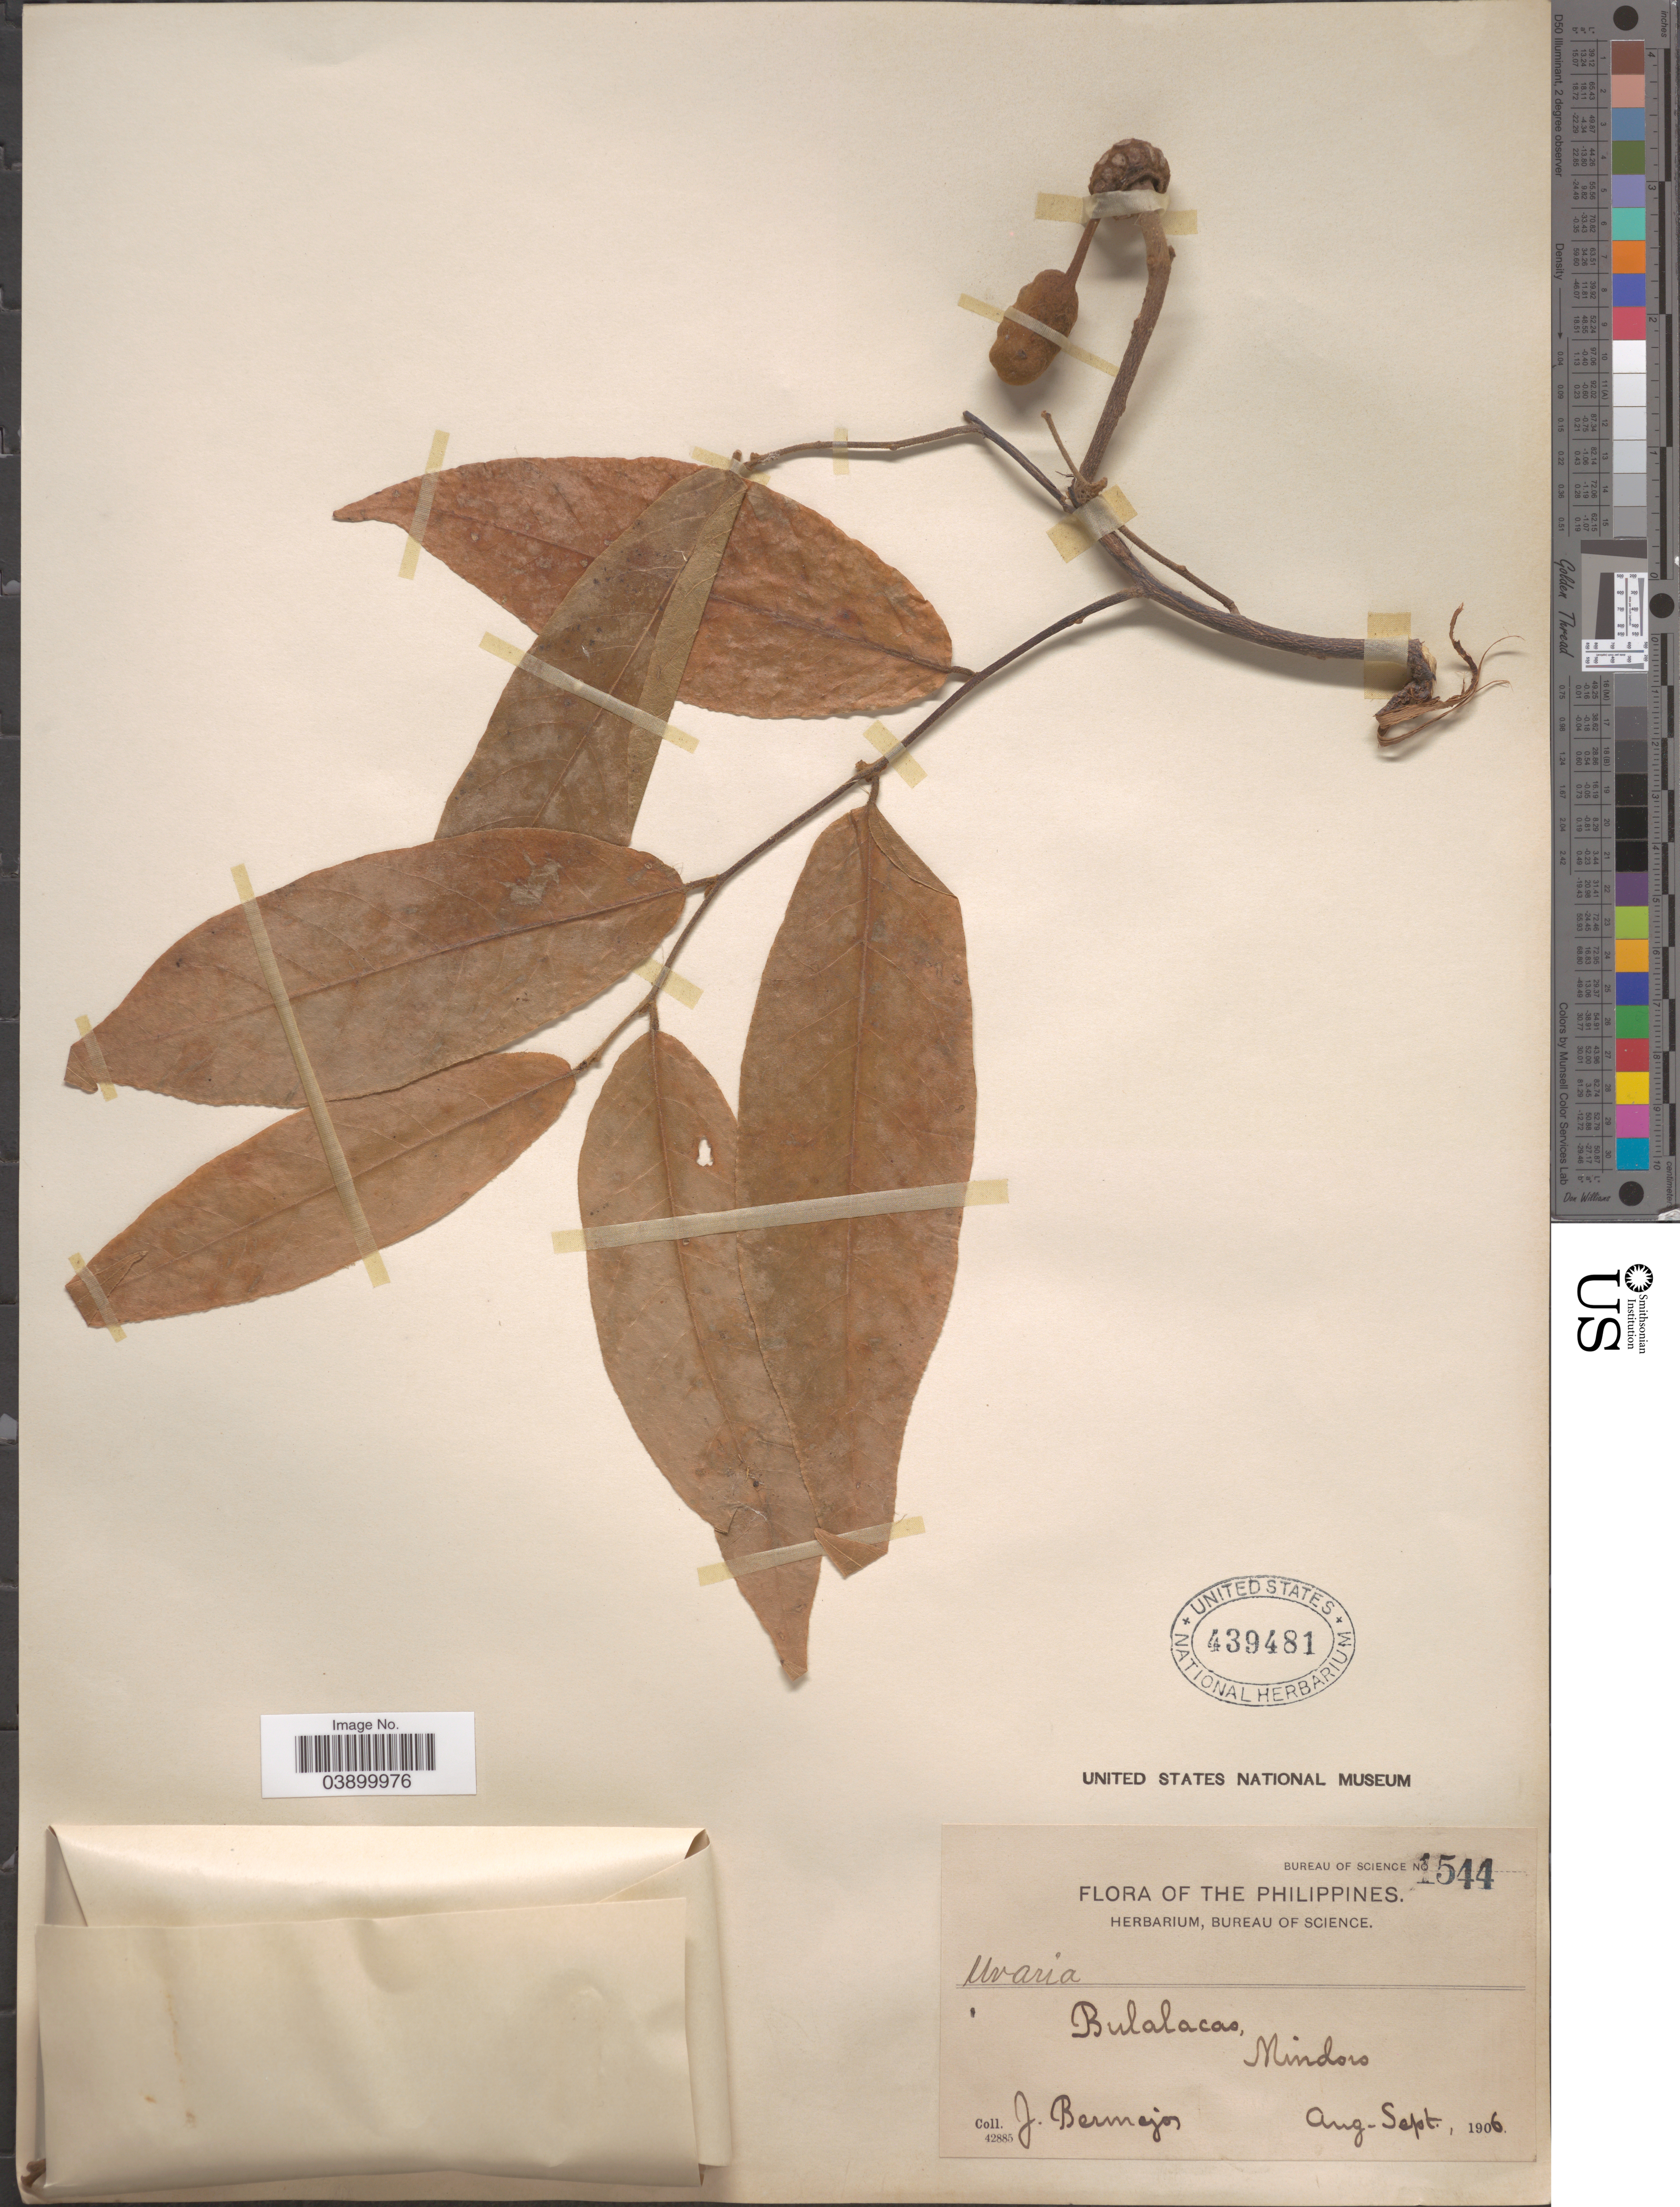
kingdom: Plantae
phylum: Tracheophyta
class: Magnoliopsida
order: Magnoliales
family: Annonaceae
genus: Uvaria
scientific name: Uvaria sp.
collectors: J. Bermejos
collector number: Bureau of Science 1544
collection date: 1906-08/1906-09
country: Philippines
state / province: Mimaropa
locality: Bulalacas, Mindoro.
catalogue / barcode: US 439481